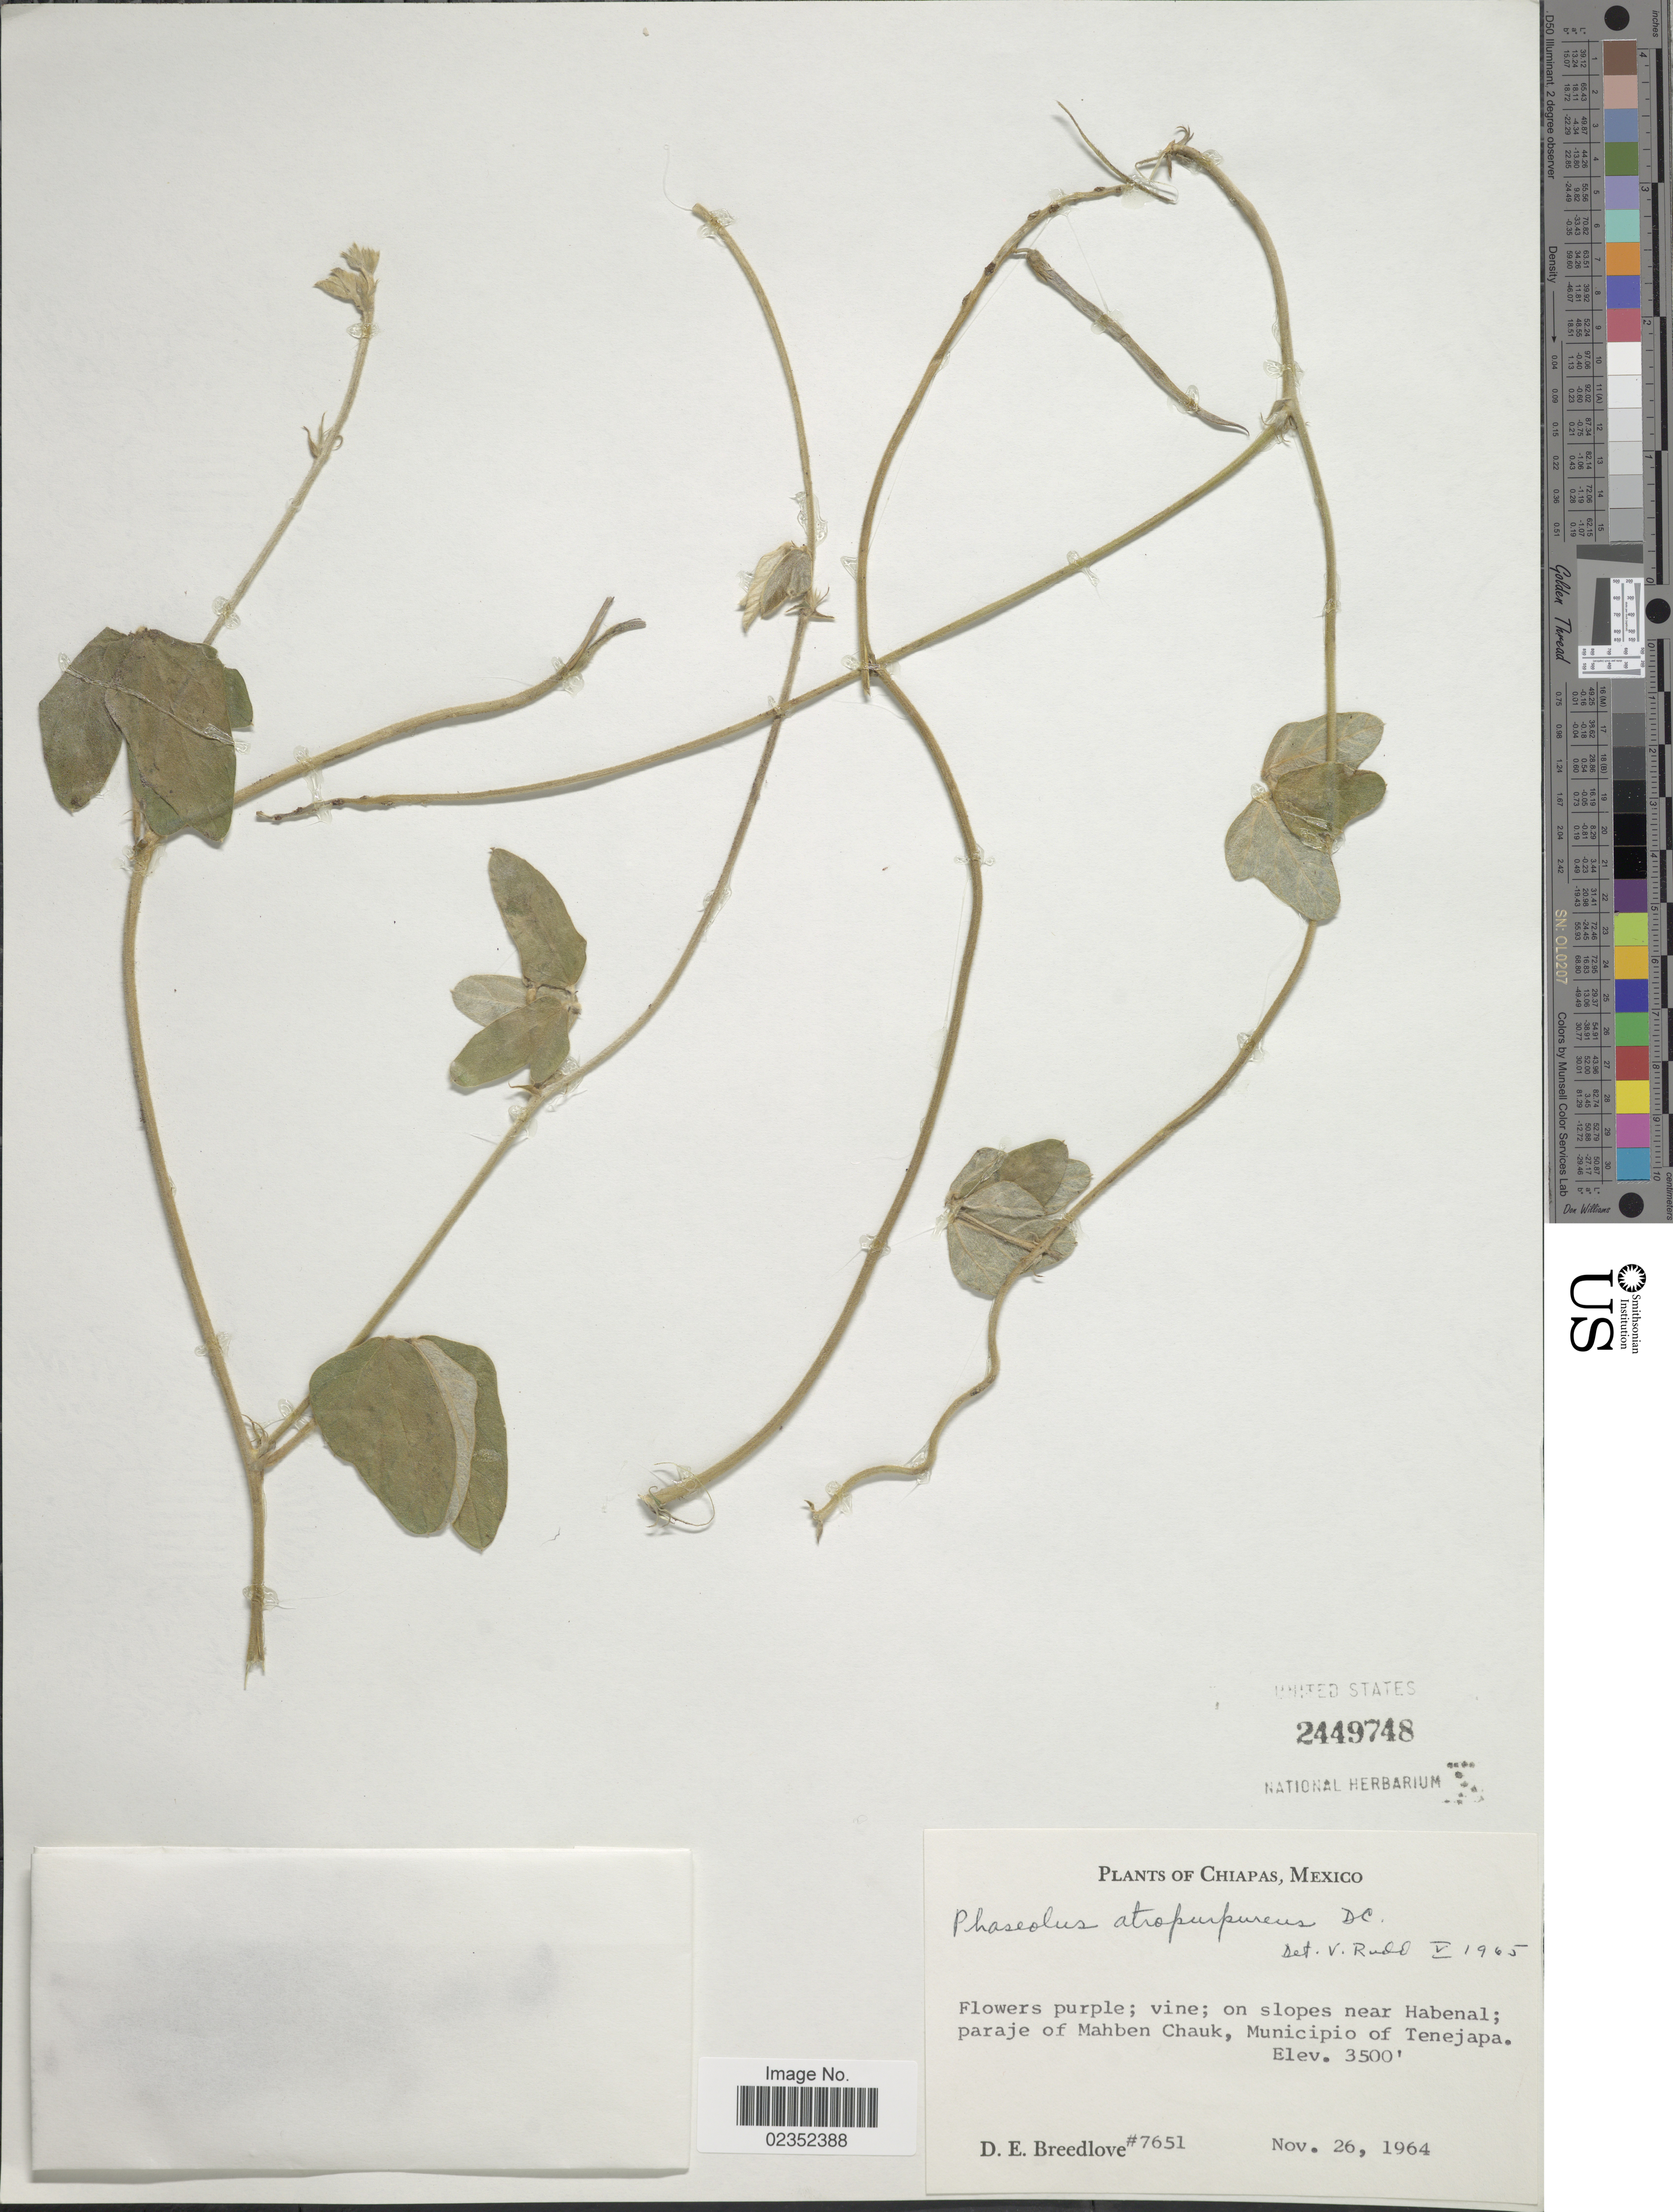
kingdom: Plantae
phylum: Tracheophyta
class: Magnoliopsida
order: Fabales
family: Fabaceae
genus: Macroptilium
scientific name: Macroptilium atropurpureum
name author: (DC.) Urb.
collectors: D. E. Breedlove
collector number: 7651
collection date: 1964-11-26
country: Mexico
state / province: Chiapas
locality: On slopes near Habenal; paraje of Mahben Chauk, Municipio of Tenejapa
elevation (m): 1067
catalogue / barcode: US 2449748